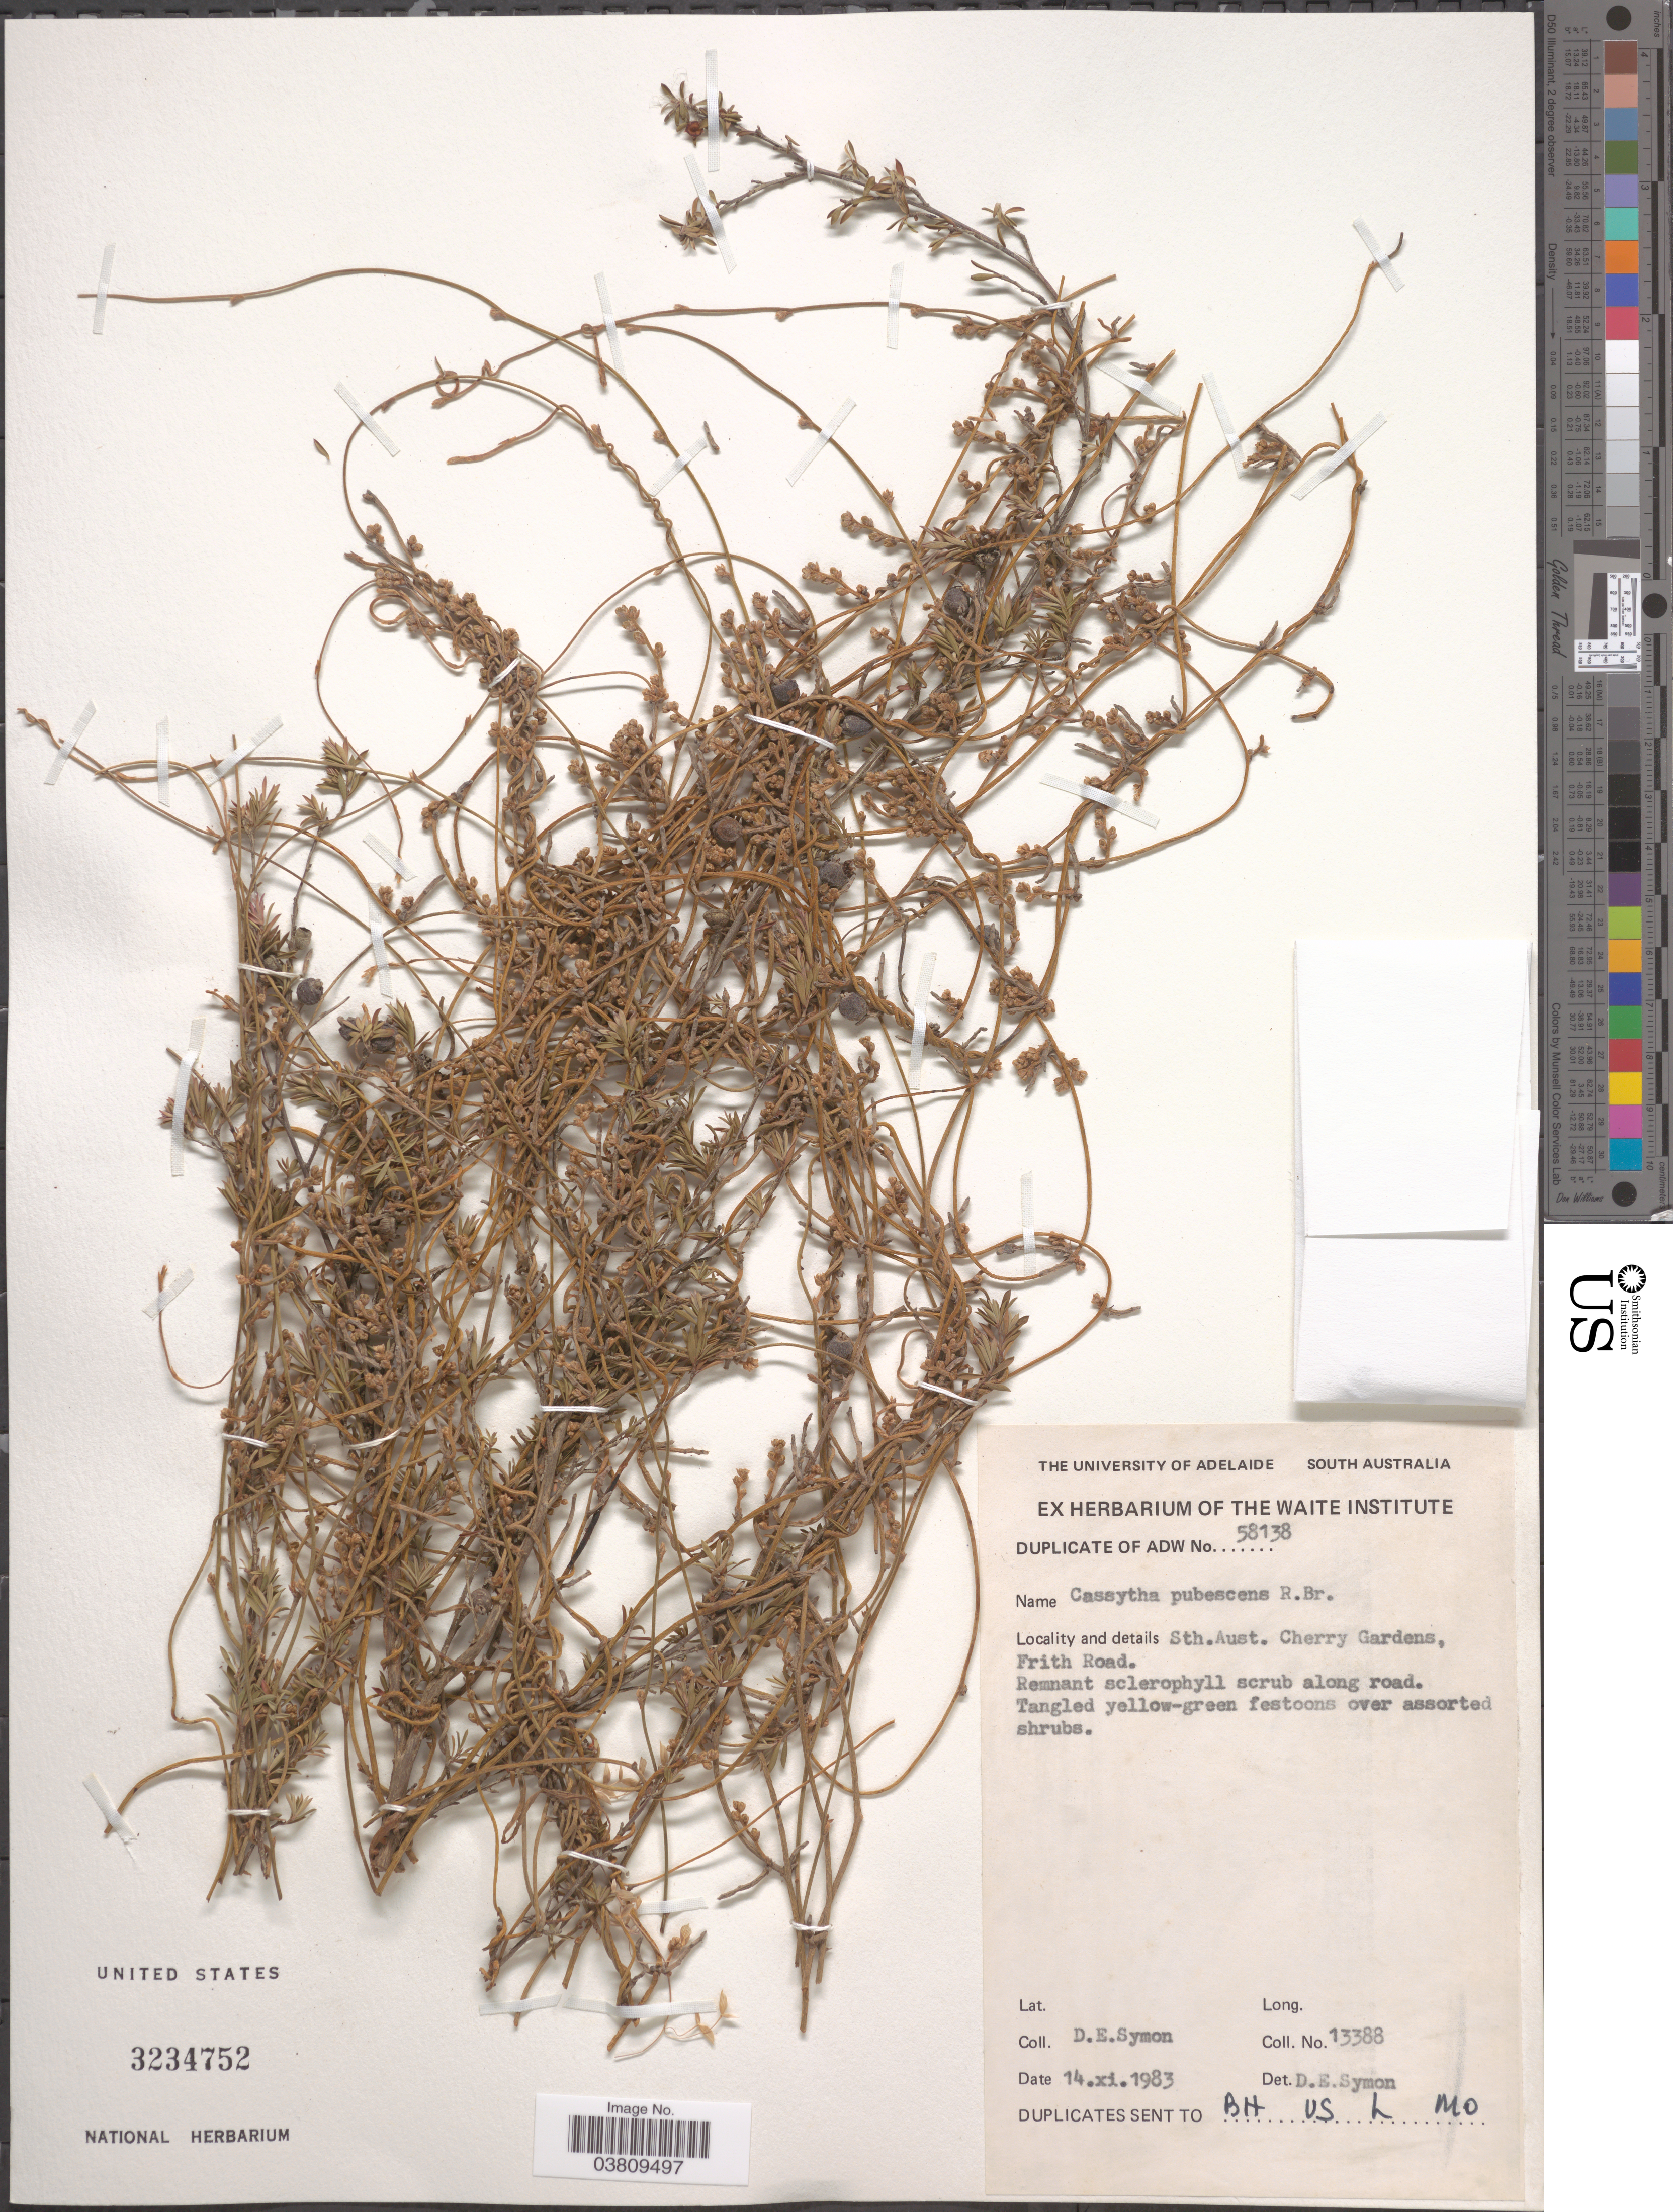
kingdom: Plantae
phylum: Tracheophyta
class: Magnoliopsida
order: Laurales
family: Lauraceae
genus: Cassytha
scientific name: Cassytha pubescens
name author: R. Br.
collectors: D. Symon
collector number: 13388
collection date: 1983-11-13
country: Australia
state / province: South Australia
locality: Cherry Gardens, Frith Road.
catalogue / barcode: US 3234752